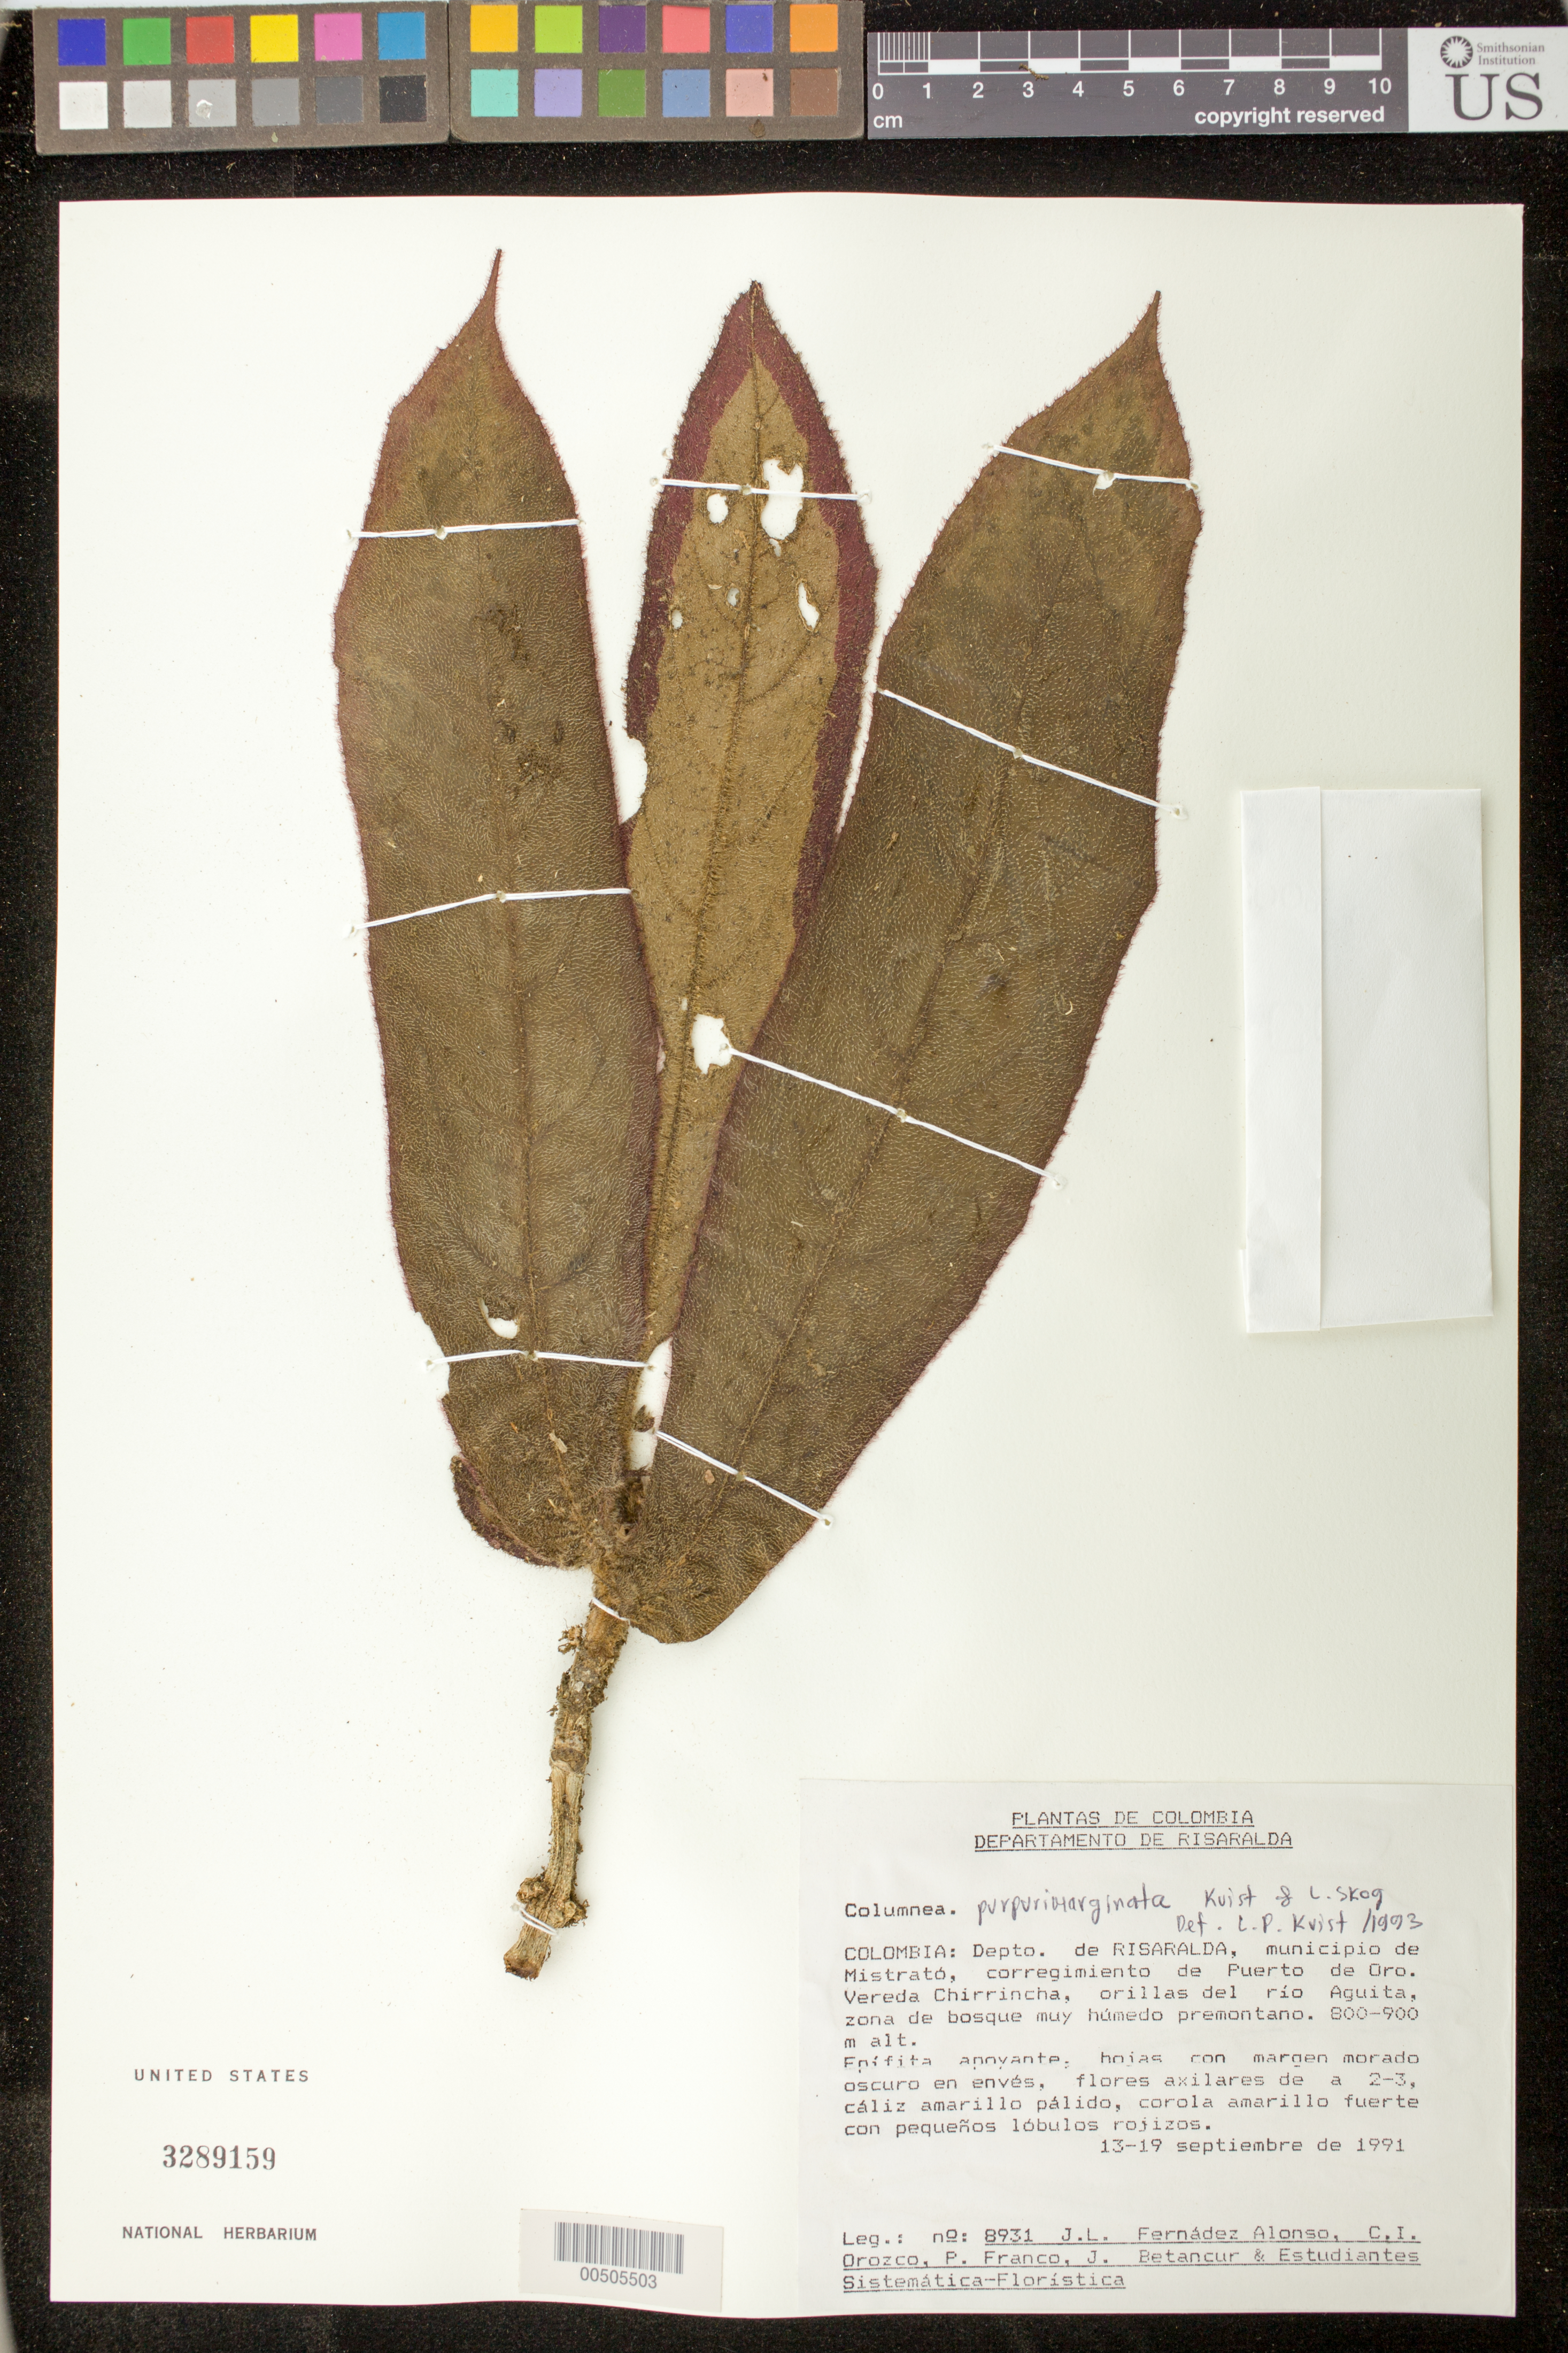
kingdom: Plantae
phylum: Tracheophyta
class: Magnoliopsida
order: Lamiales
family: Gesneriaceae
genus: Columnea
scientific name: Columnea purpurimarginata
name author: L.P. Kvist & L.E. Skog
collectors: J. L. Fernández-Alonso, C. I. Orozco, P. Franco Roselli, J. C. Betancur & et al.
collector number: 8931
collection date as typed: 13-19 Sep 1991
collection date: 1991-09-13/1991-09-19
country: Colombia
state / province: Risaralda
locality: Mpio. de Mistrató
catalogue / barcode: US 3289159